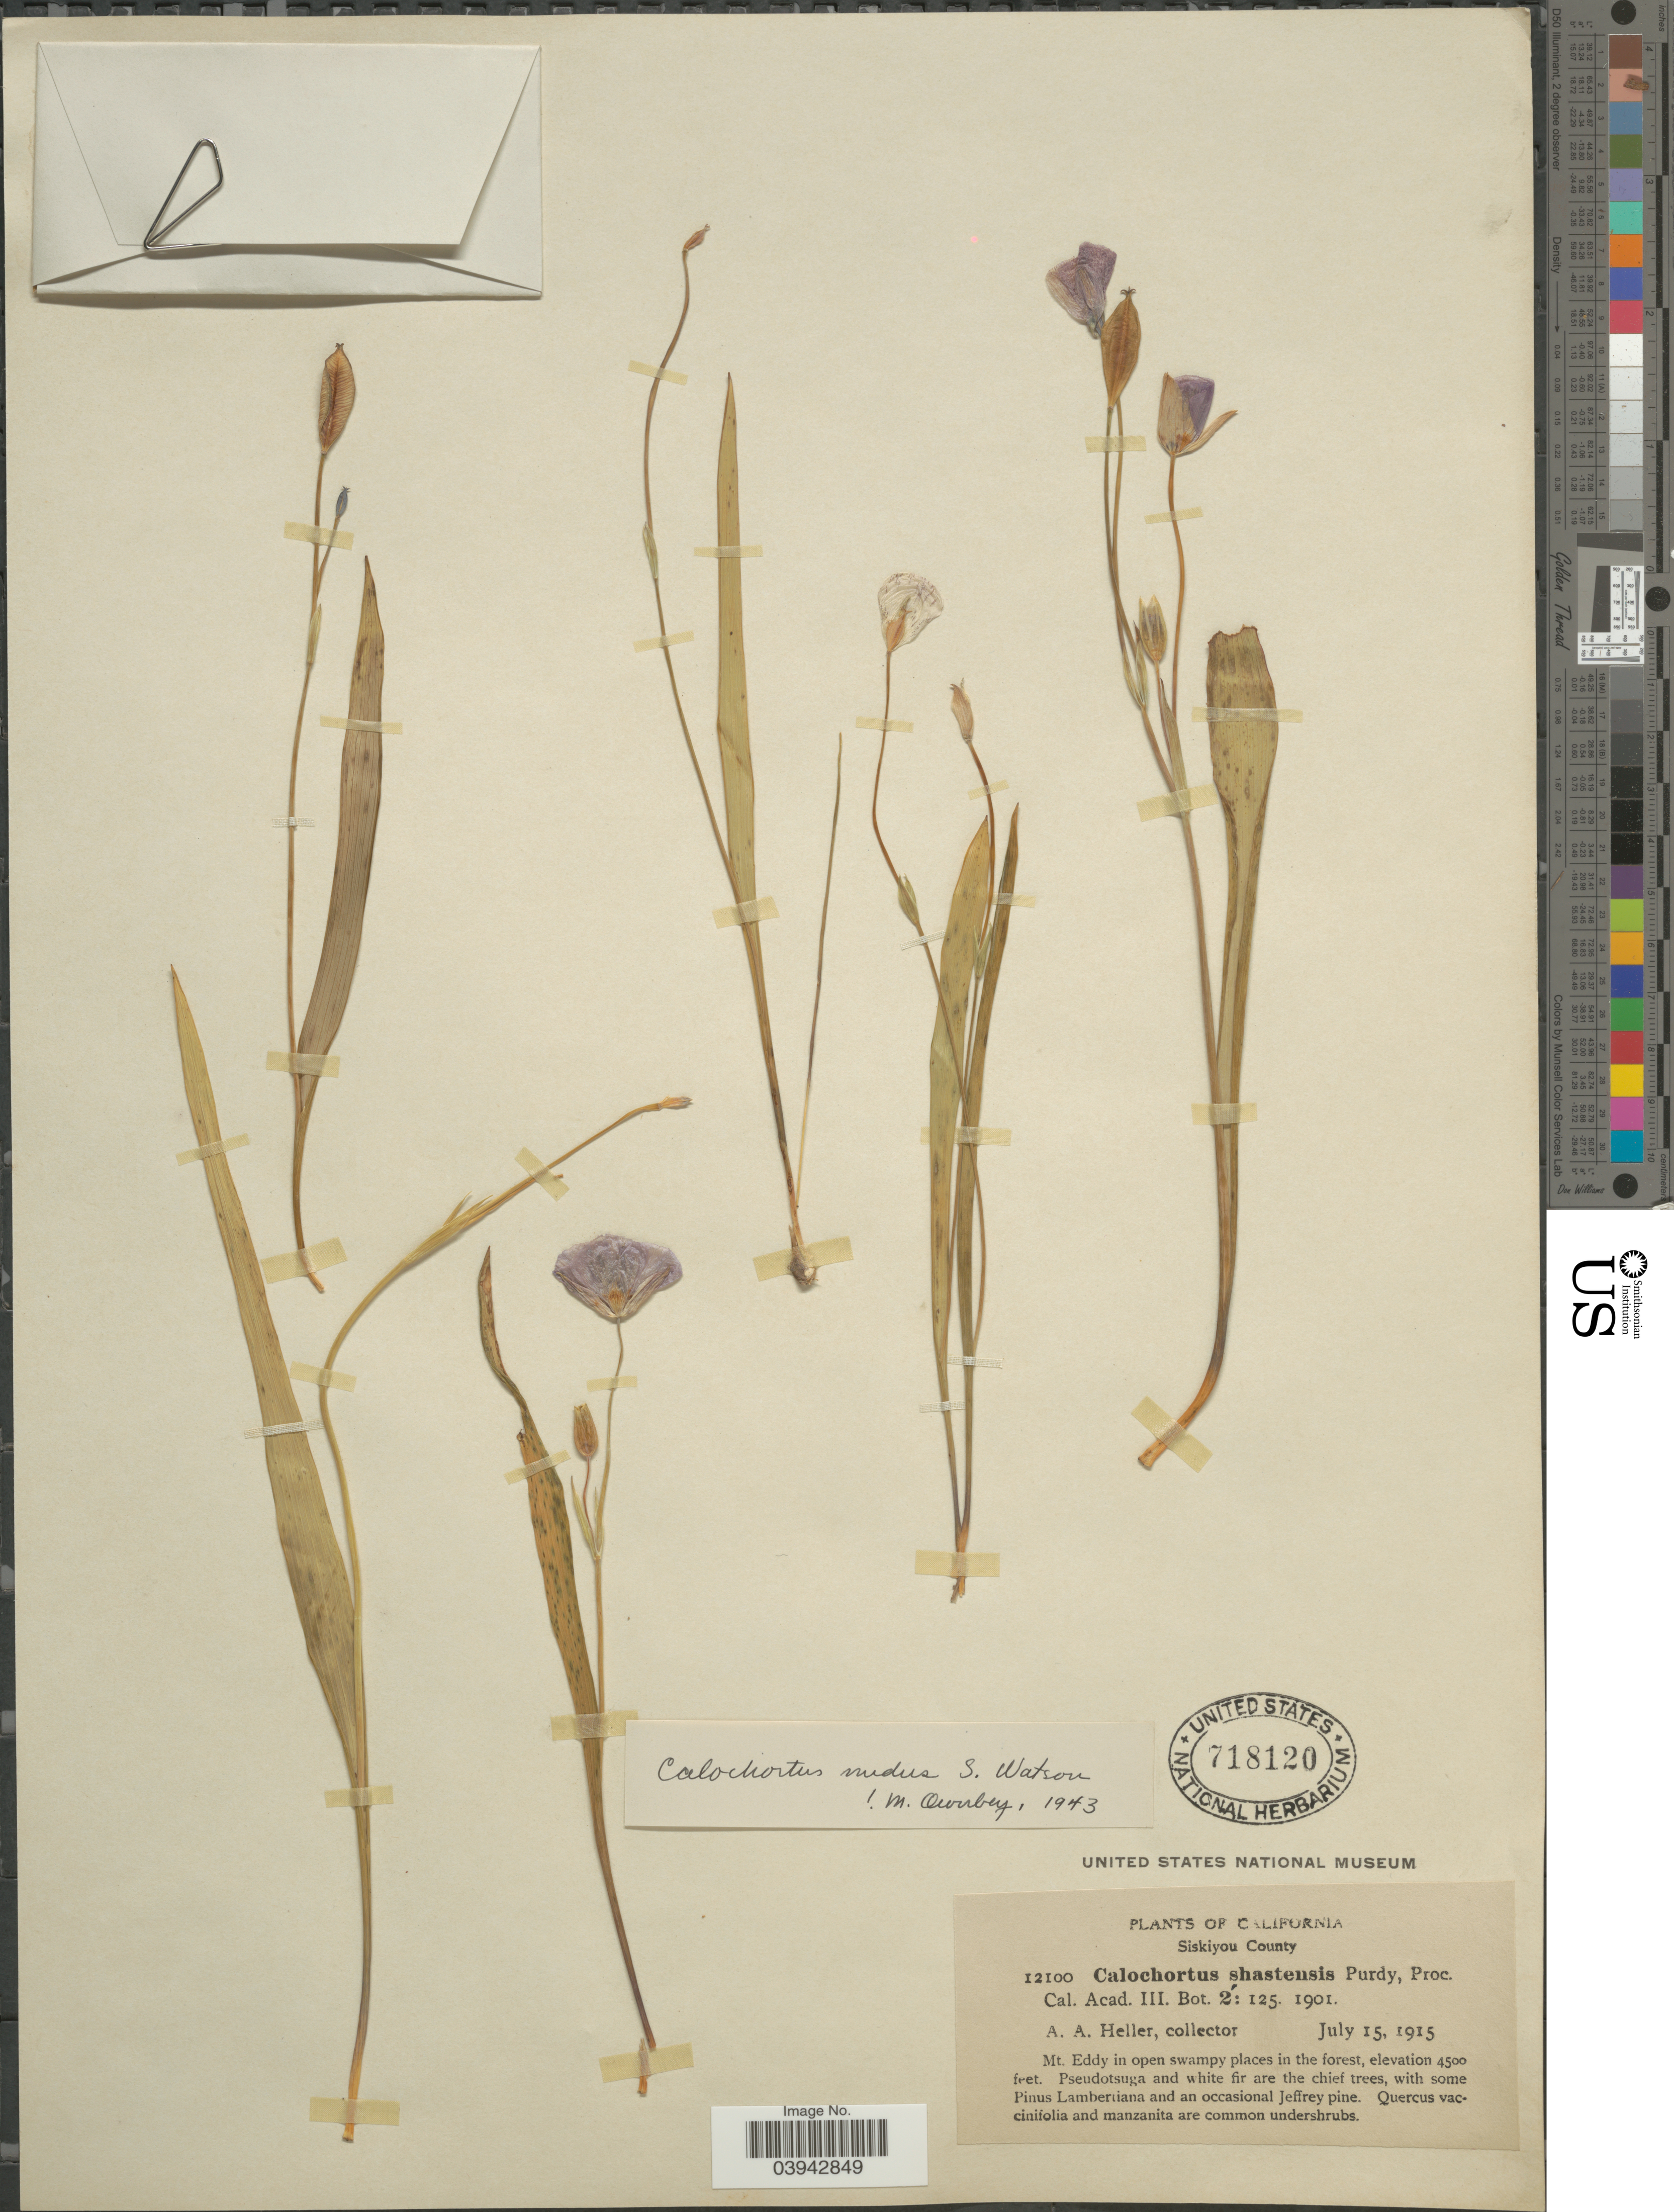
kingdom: Plantae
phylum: Tracheophyta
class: Liliopsida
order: Liliales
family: Liliaceae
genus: Calochortus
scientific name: Calochortus nudus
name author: S. Watson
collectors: A. A. Heller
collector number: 12100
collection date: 1915-07-15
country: United States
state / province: California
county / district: Siskiyou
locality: Siskiyou County. Mt. Eddy.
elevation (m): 1372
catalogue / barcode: US 718120